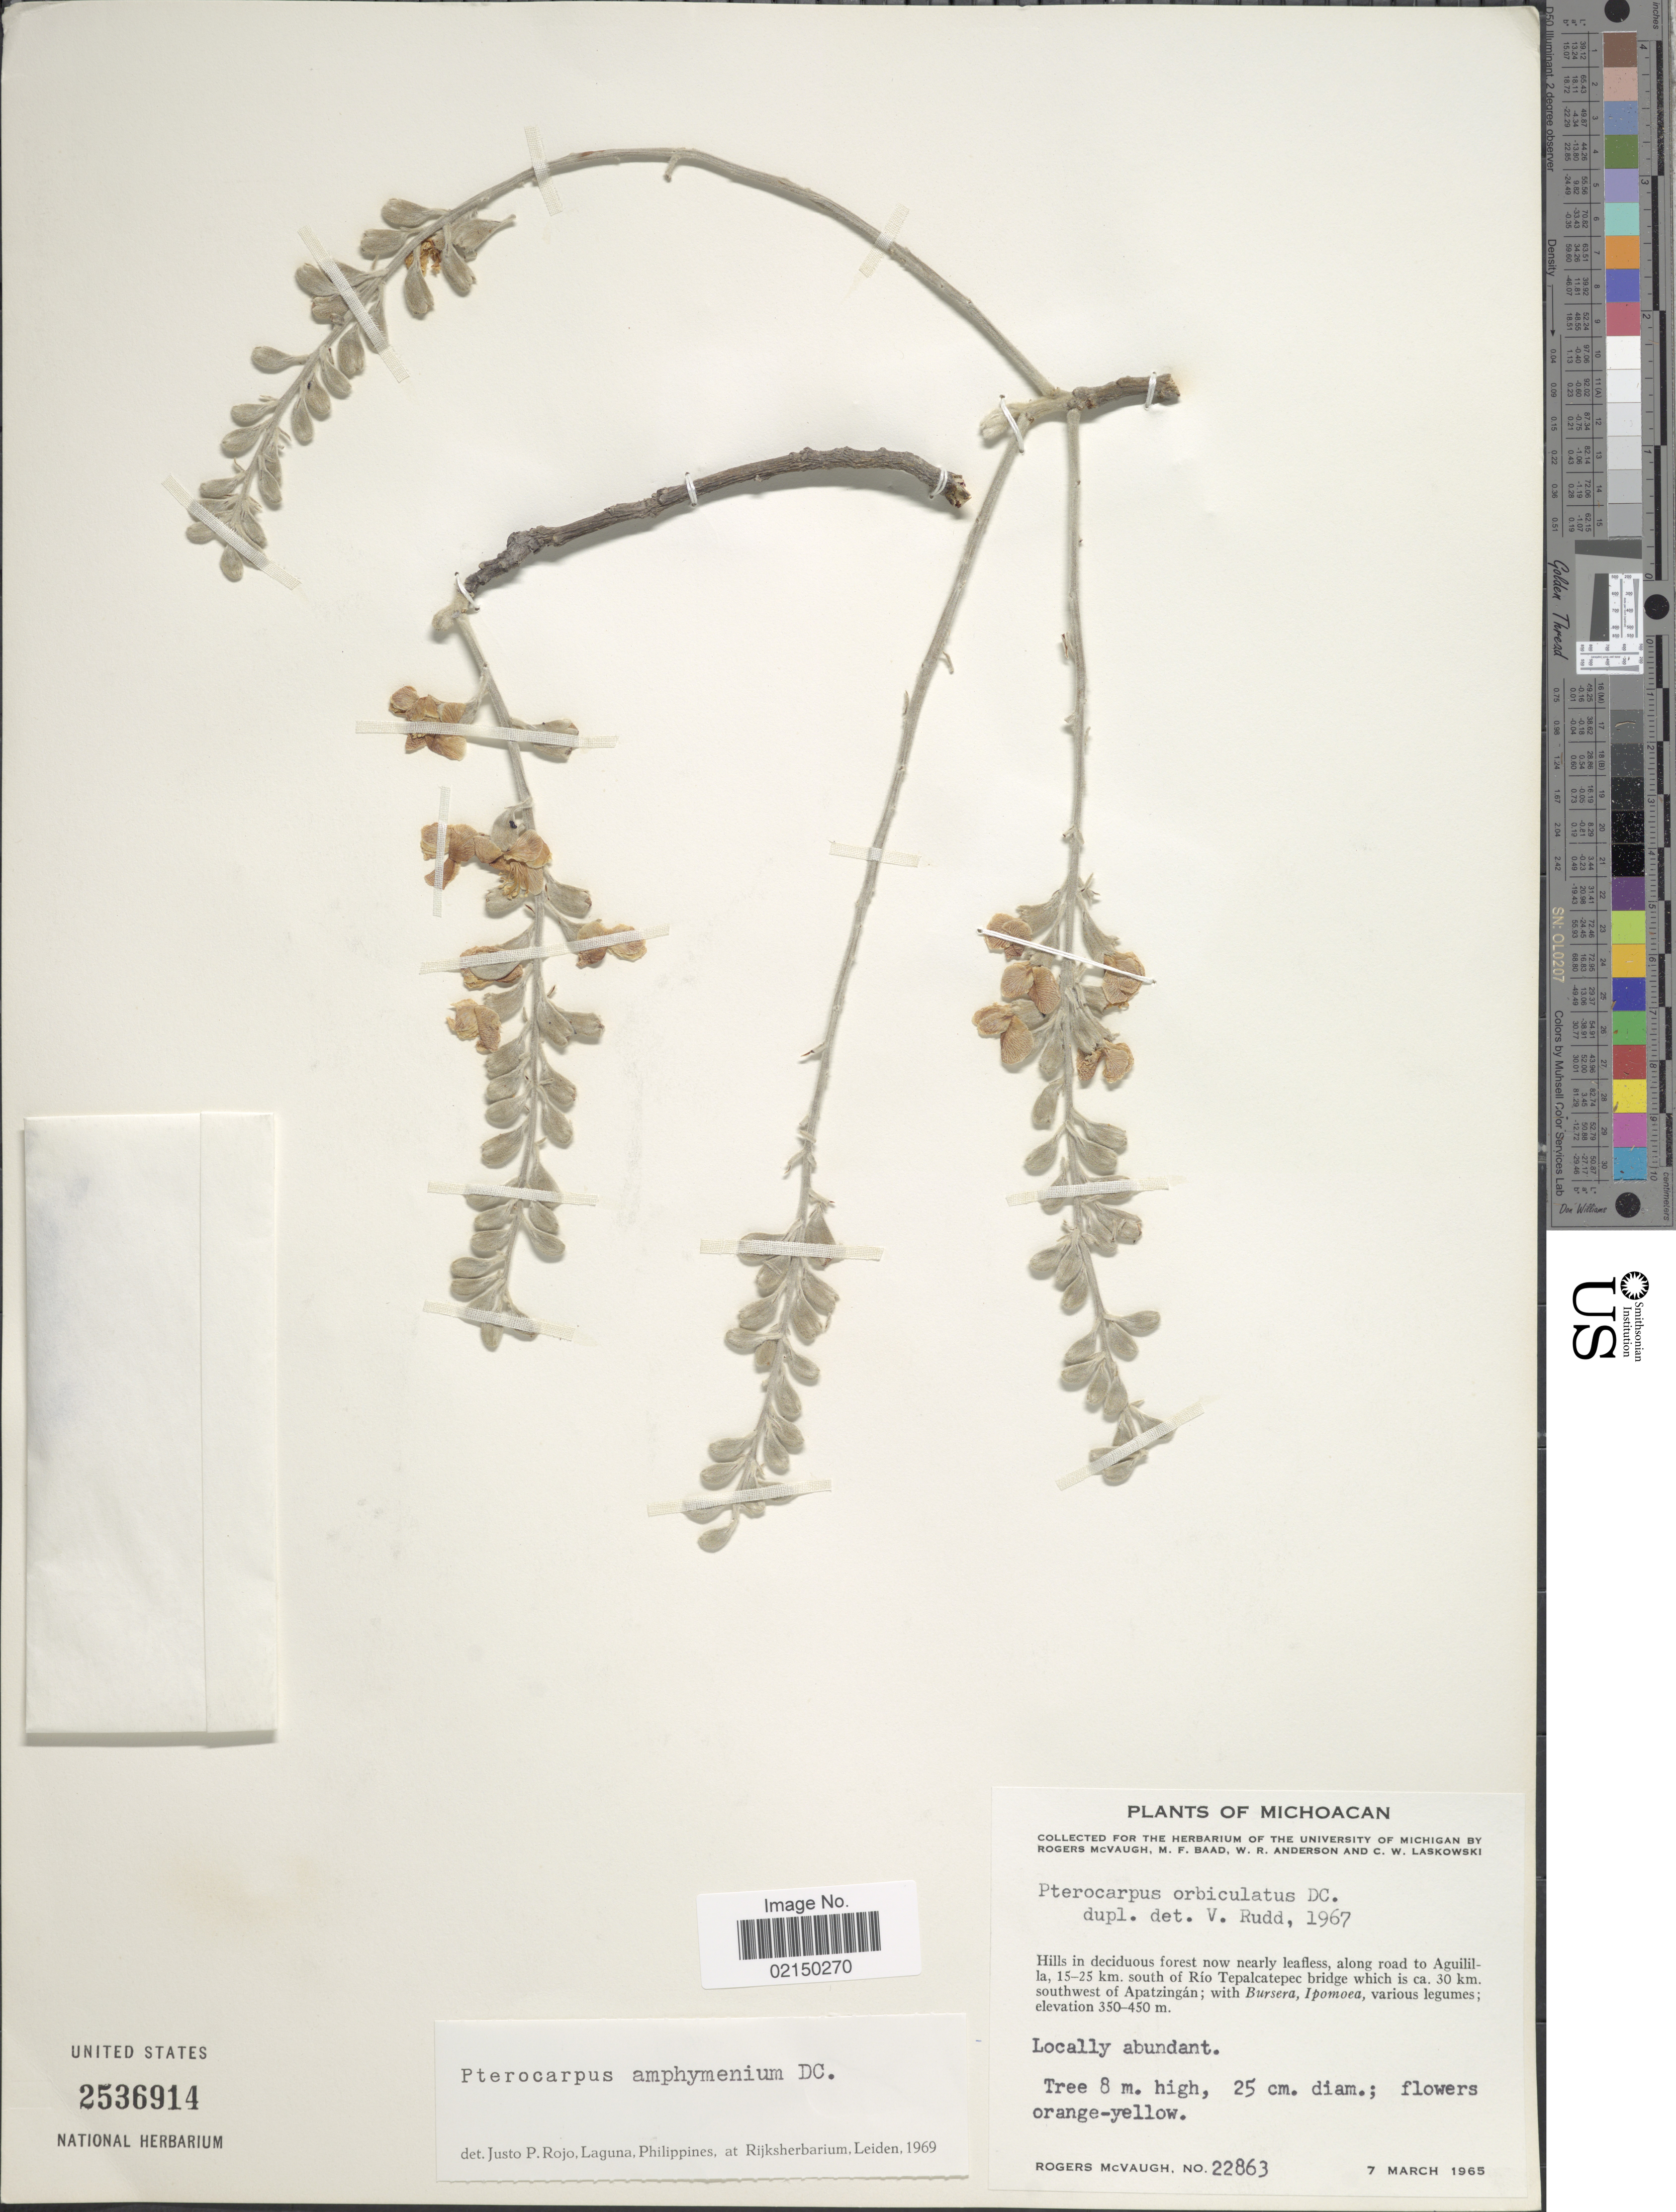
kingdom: Plantae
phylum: Tracheophyta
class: Magnoliopsida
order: Fabales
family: Fabaceae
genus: Pterocarpus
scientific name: Pterocarpus orbiculatus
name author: DC.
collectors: R. McVaugh, M. F. Baad, W. Anderson & C. Laskowski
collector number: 22863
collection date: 1965-03-07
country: Mexico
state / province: Michoacán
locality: Hills in deciduous forest now nearly leafless, along road to Aguililla, 15-25 km. south of Rio Tepalcatepec bridge which is ca. 30 km. southwest of Apatzingan.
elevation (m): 350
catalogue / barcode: US 2536914